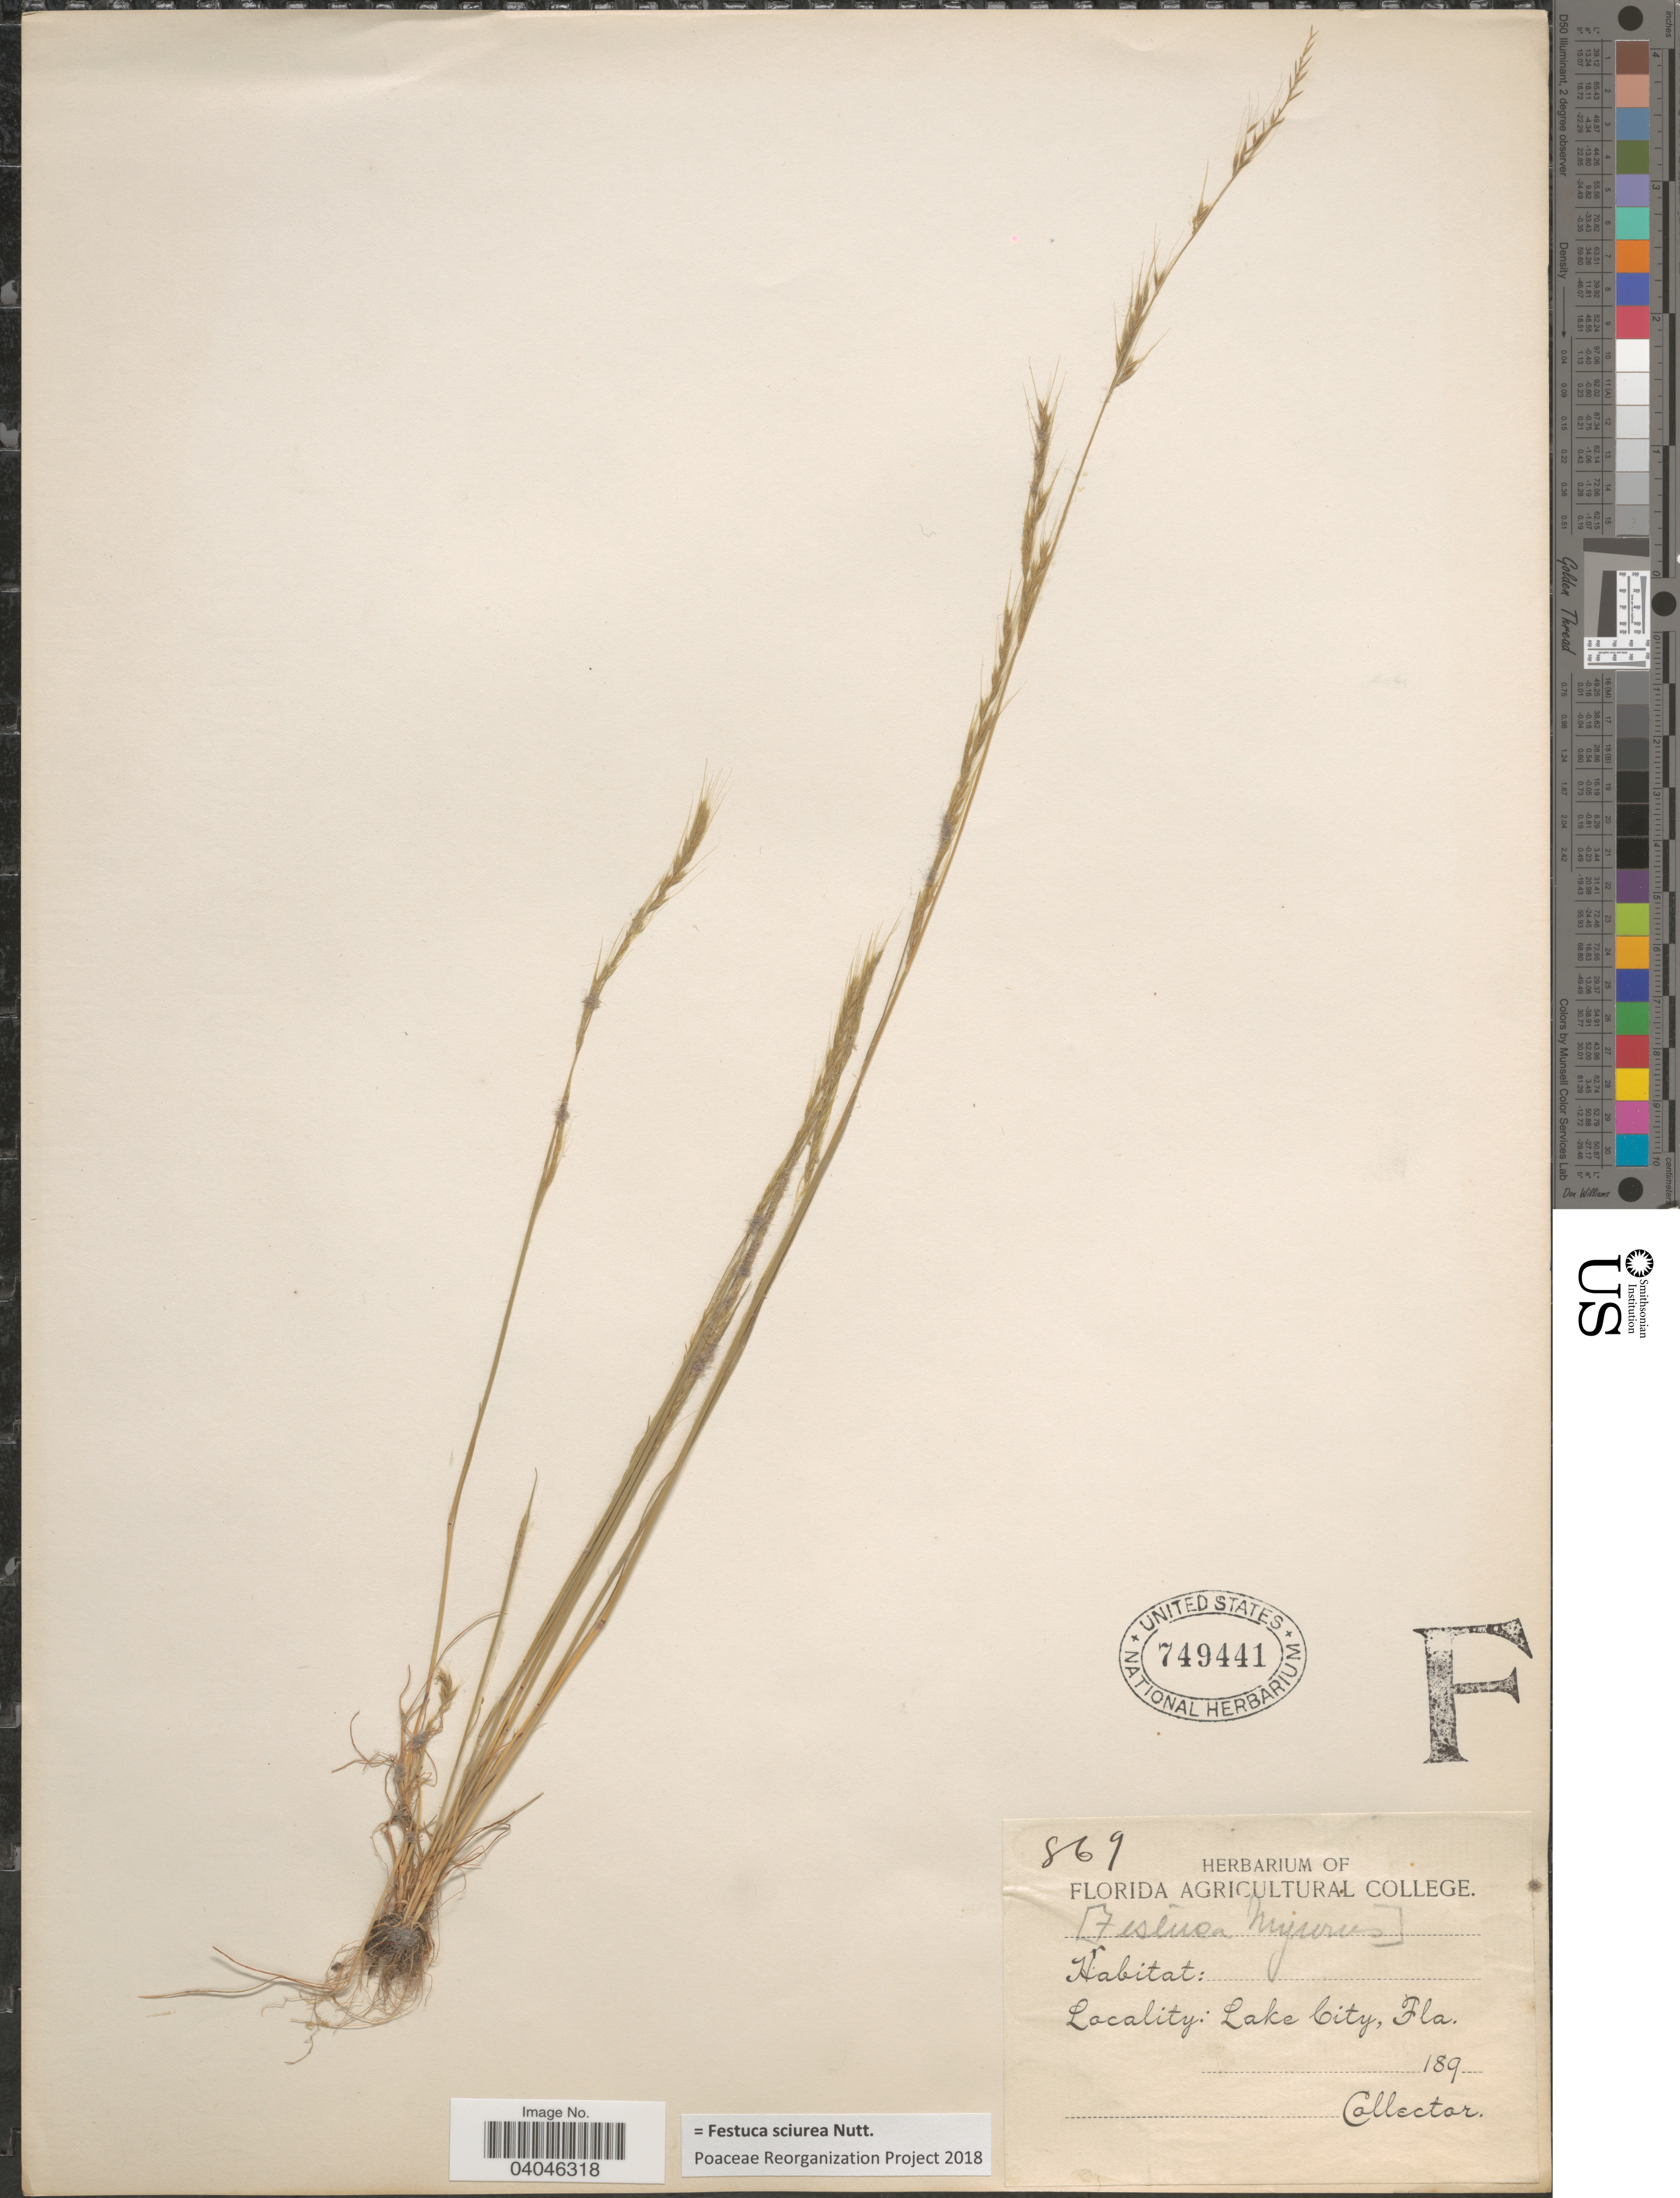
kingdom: Plantae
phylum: Tracheophyta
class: Liliopsida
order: Poales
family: Poaceae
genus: Festuca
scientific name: Festuca sciurea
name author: Nutt.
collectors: Ex herb. Florida Agricultural College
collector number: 869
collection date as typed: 189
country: United States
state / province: Florida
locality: Lake City.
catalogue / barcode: US 749441